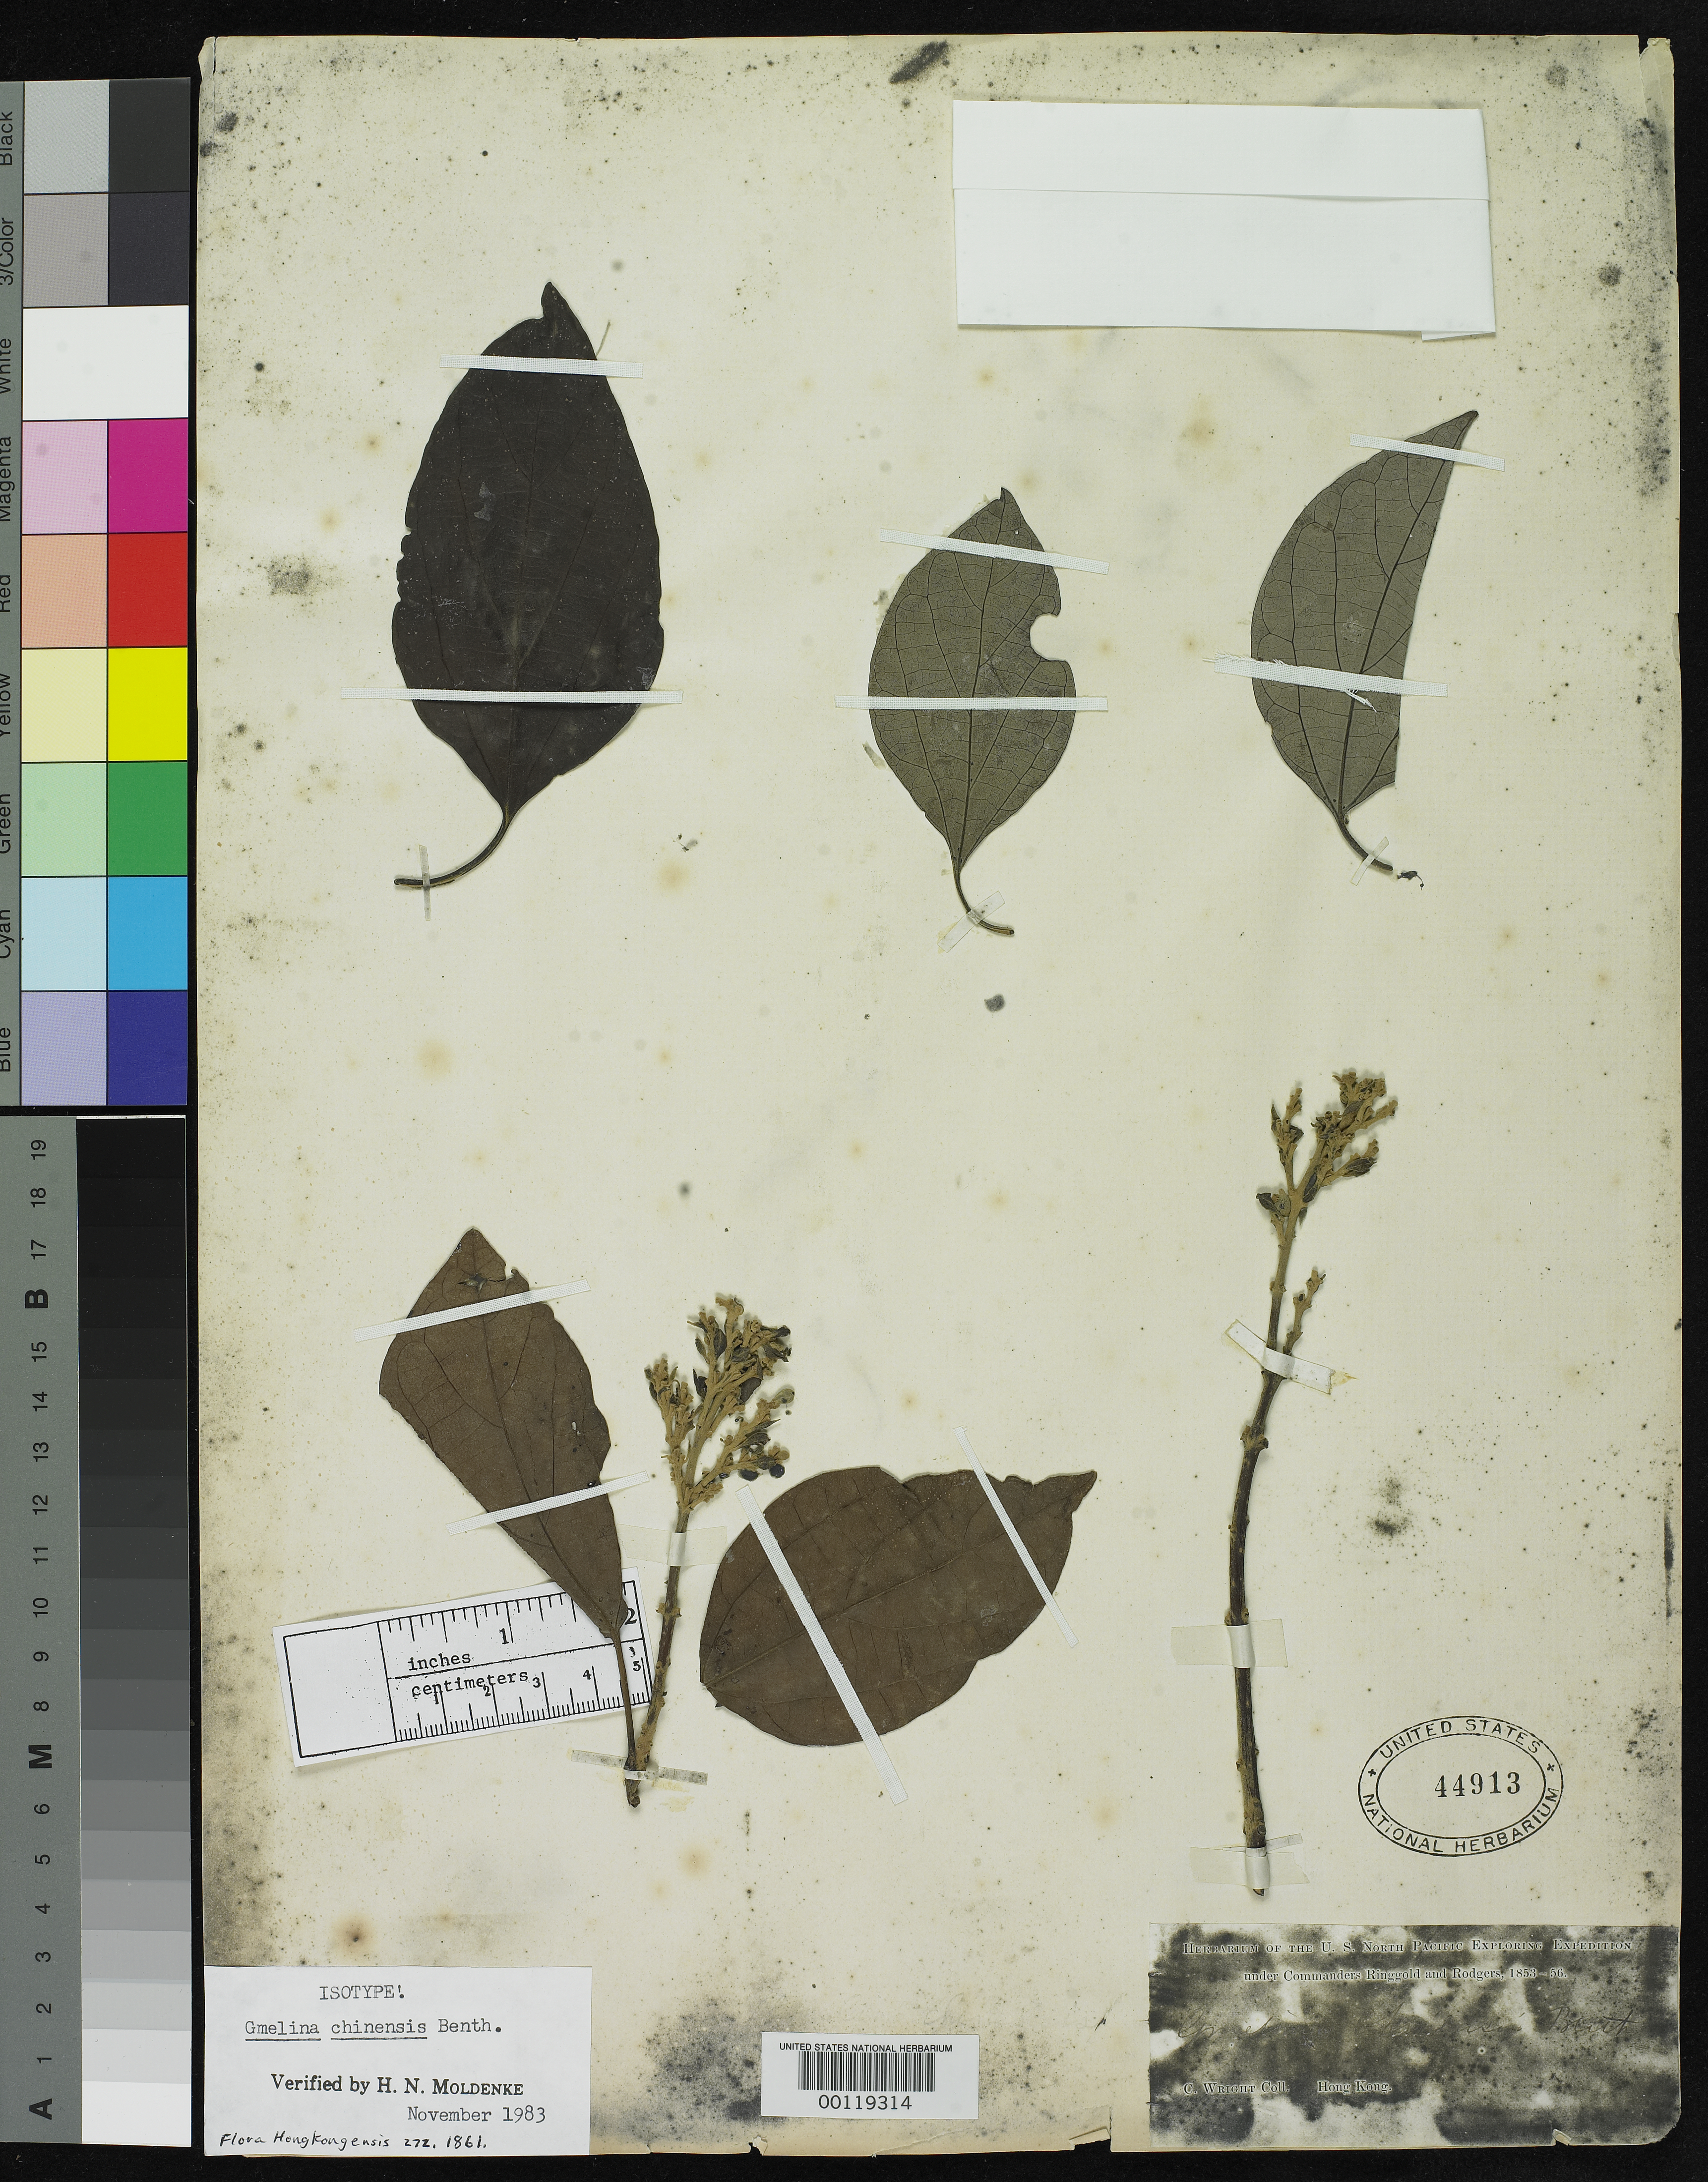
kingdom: Plantae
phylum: Tracheophyta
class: Magnoliopsida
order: Lamiales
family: Lamiaceae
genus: Gmelina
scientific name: Gmelina chinensis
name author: Benth.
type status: Isotype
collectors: C. Wright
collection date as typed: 1853 to -- --- 1856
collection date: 1853/1856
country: China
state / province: Hong Kong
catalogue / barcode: US 44913